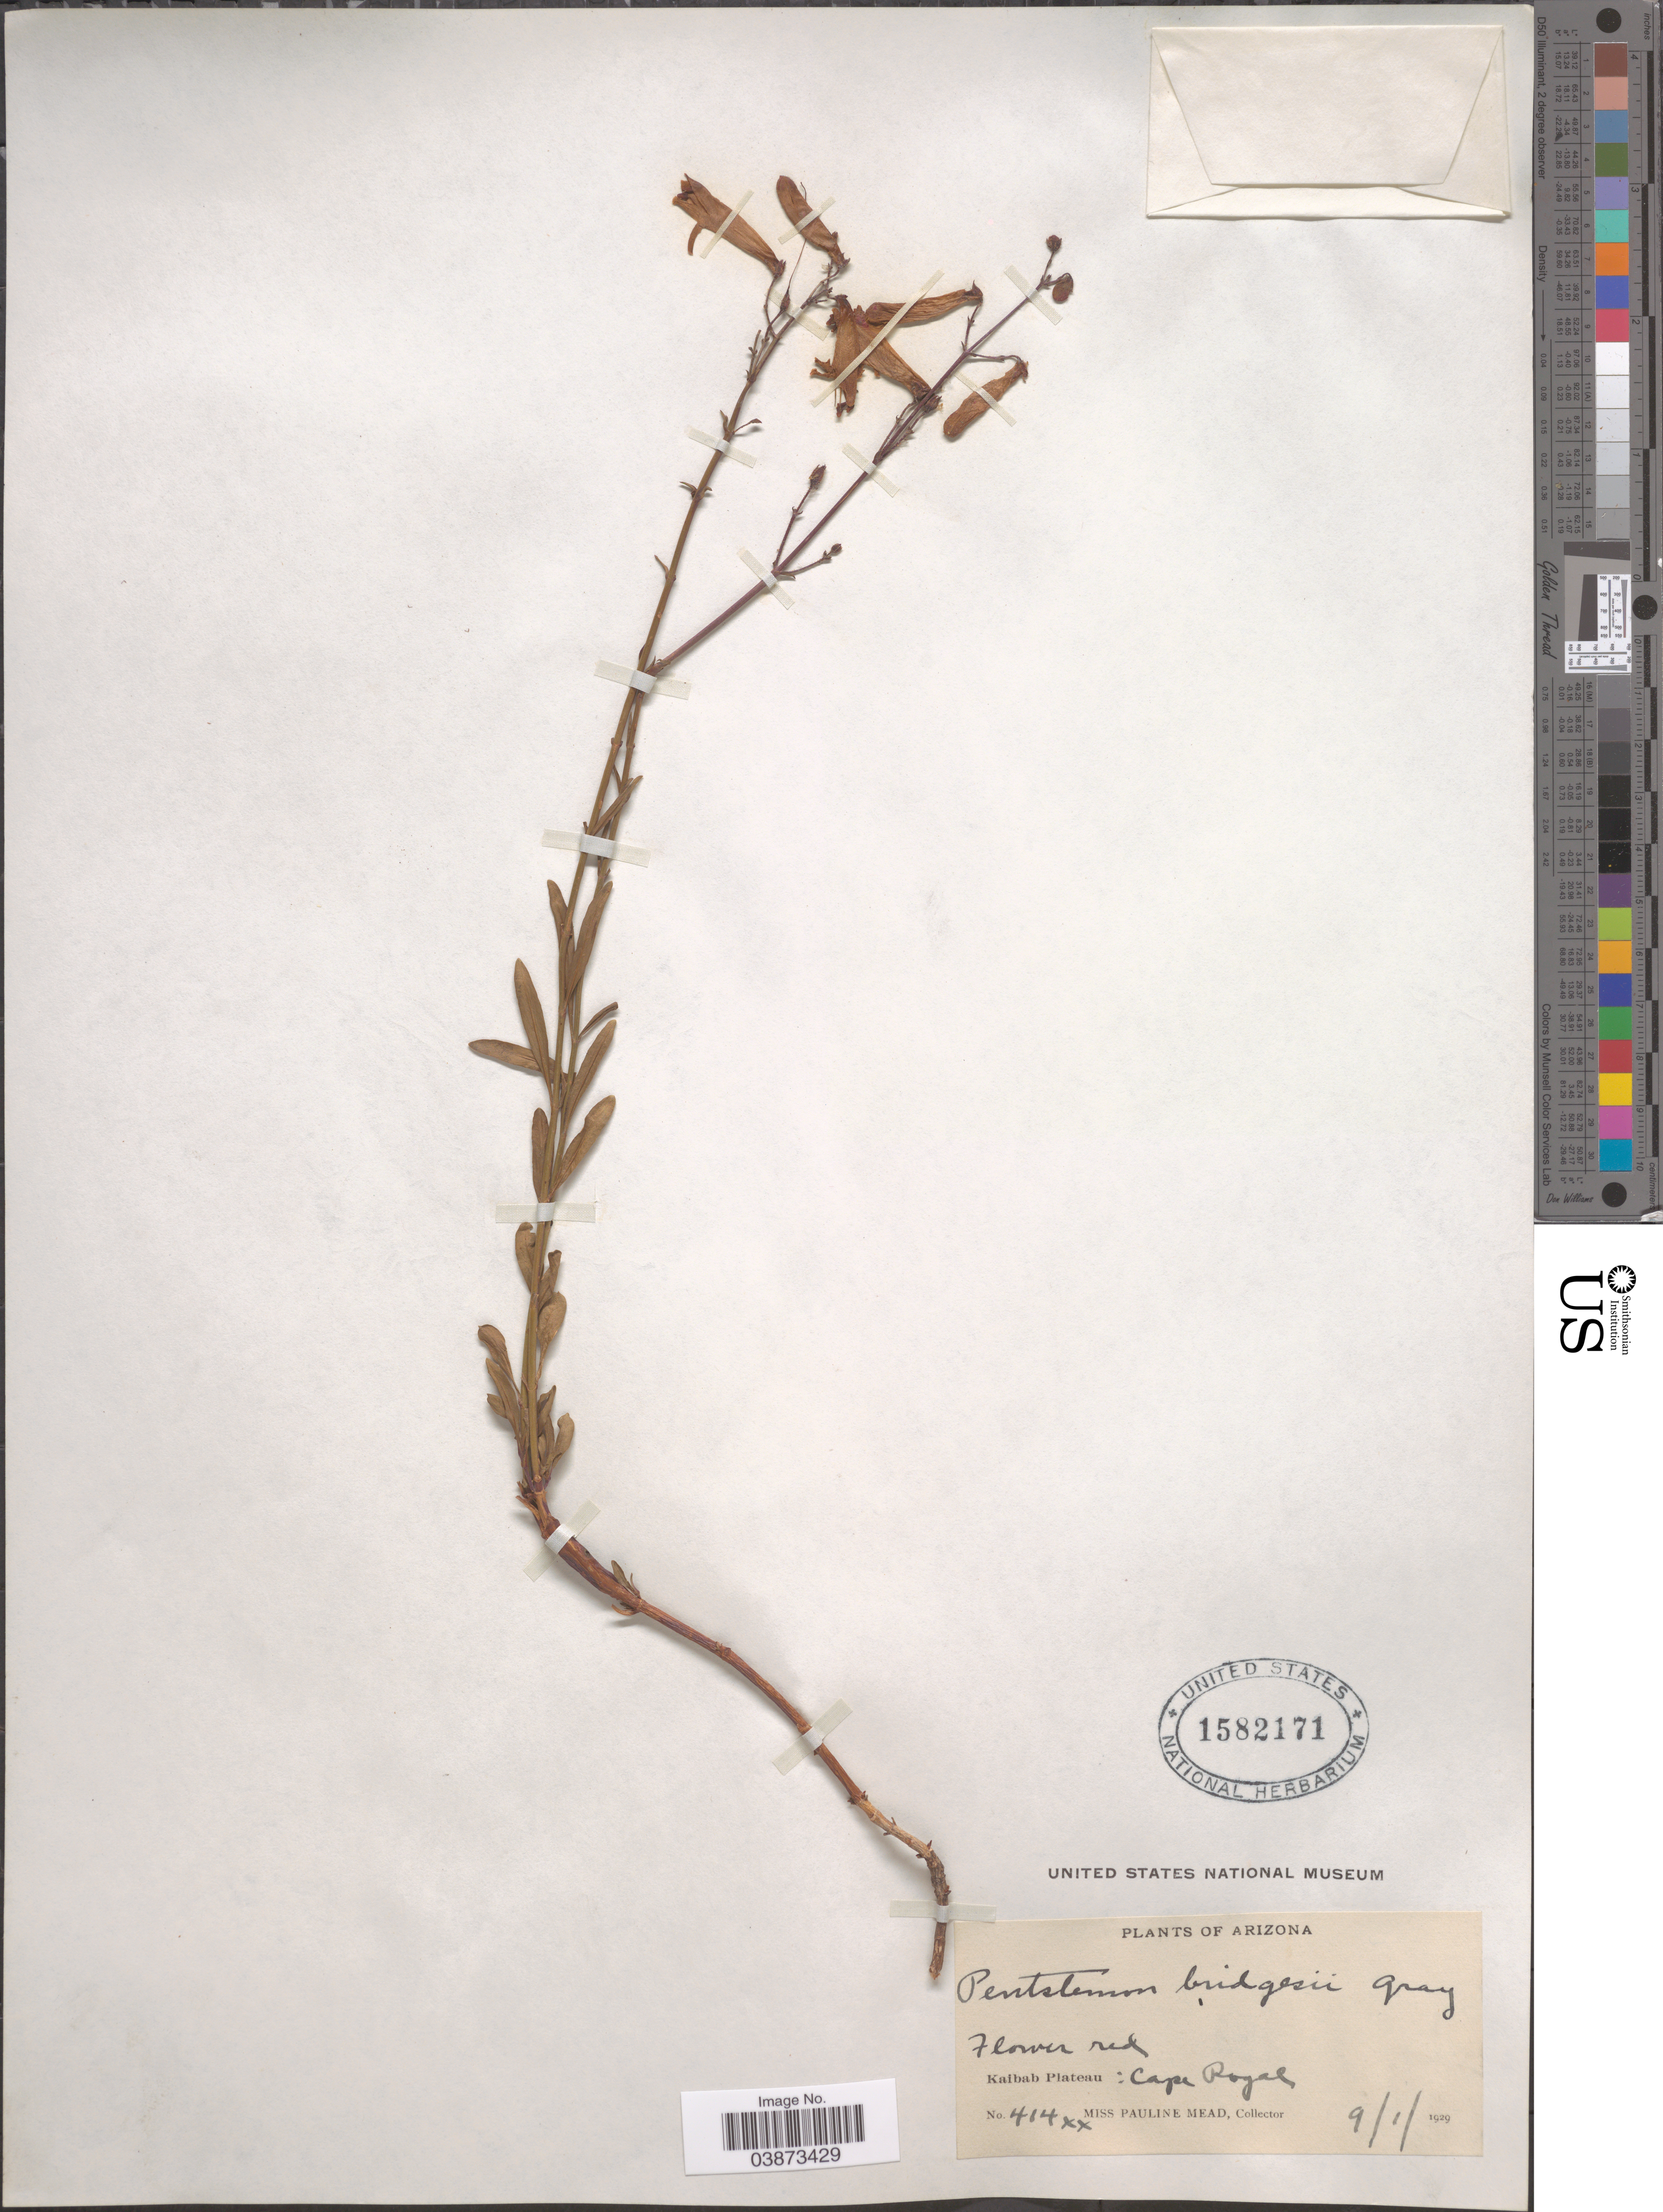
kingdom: Plantae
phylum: Tracheophyta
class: Magnoliopsida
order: Lamiales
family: Plantaginaceae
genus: Penstemon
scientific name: Penstemon bridgesii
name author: A. Gray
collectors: P. Mead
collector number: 414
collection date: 1929-09-01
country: United States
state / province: Arizona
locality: Kaibab Plateau: Cape Royal.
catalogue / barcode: US 1582171